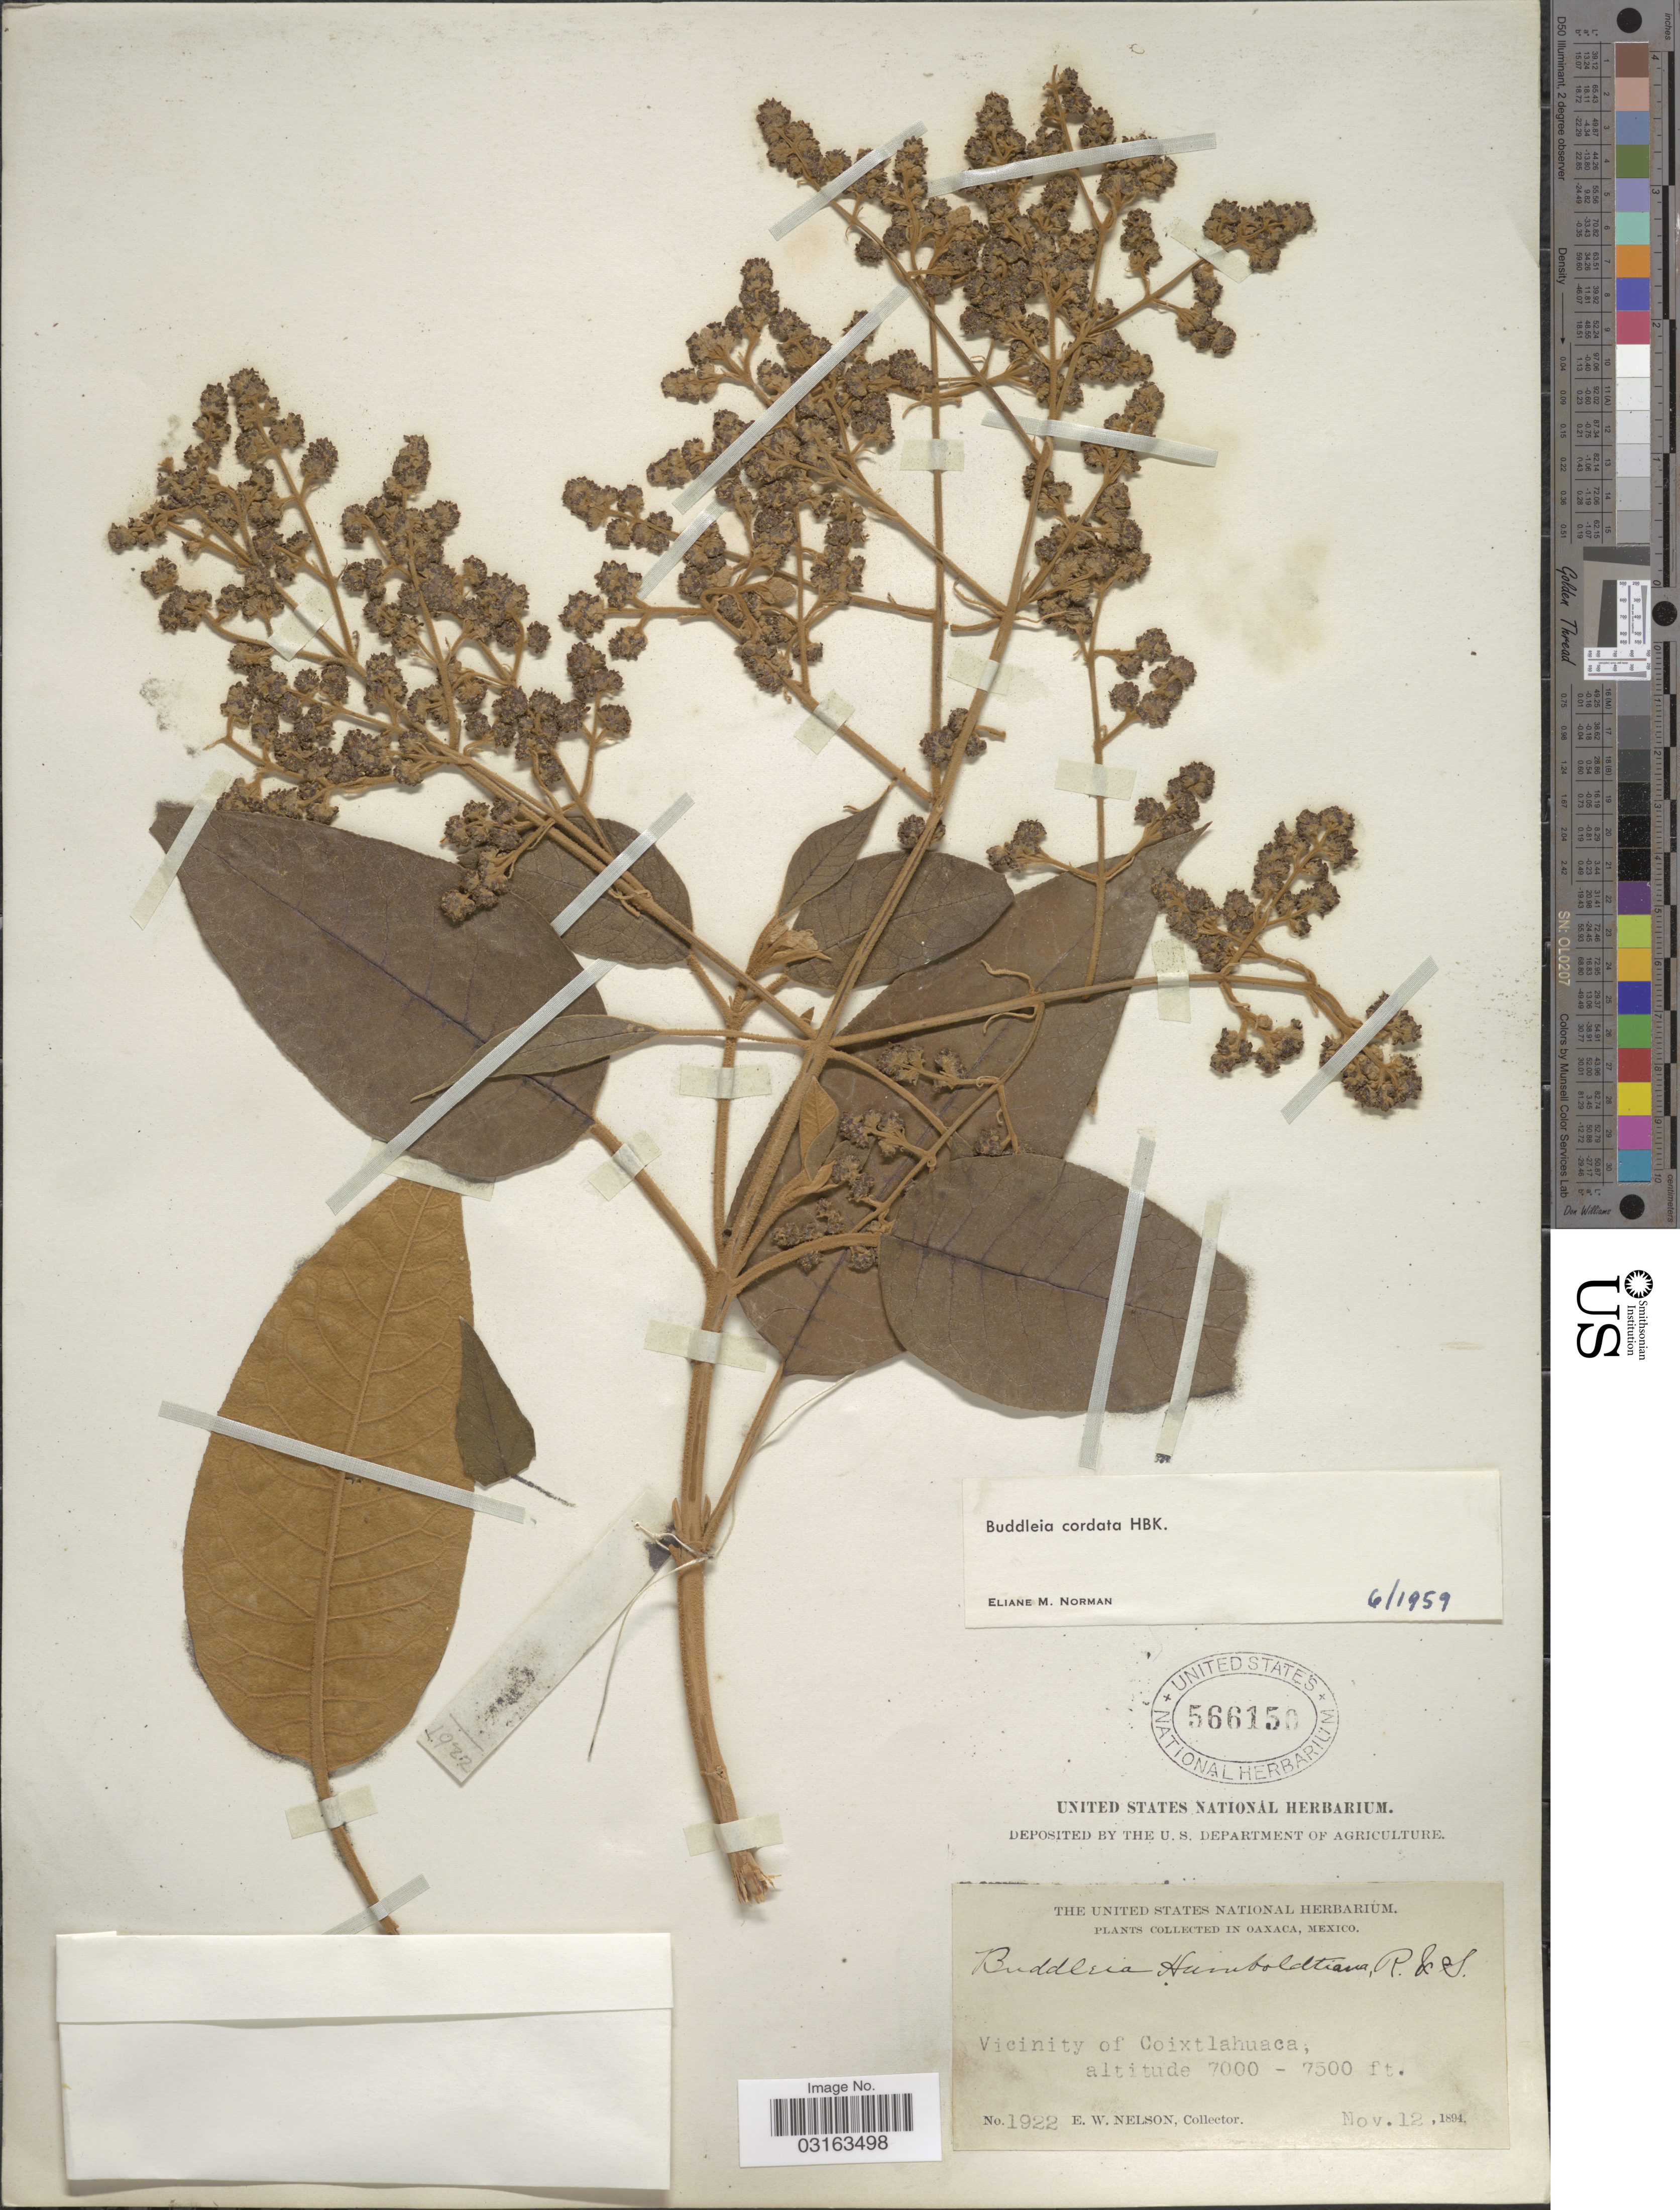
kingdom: Plantae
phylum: Tracheophyta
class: Magnoliopsida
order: Lamiales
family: Scrophulariaceae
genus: Buddleja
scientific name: Buddleja cordata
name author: Kunth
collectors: E. W. Nelson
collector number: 1922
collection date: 1894-11-12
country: Mexico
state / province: Oaxaca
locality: Vicinity of Coixtlahuaca.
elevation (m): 2134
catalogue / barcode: US 566150